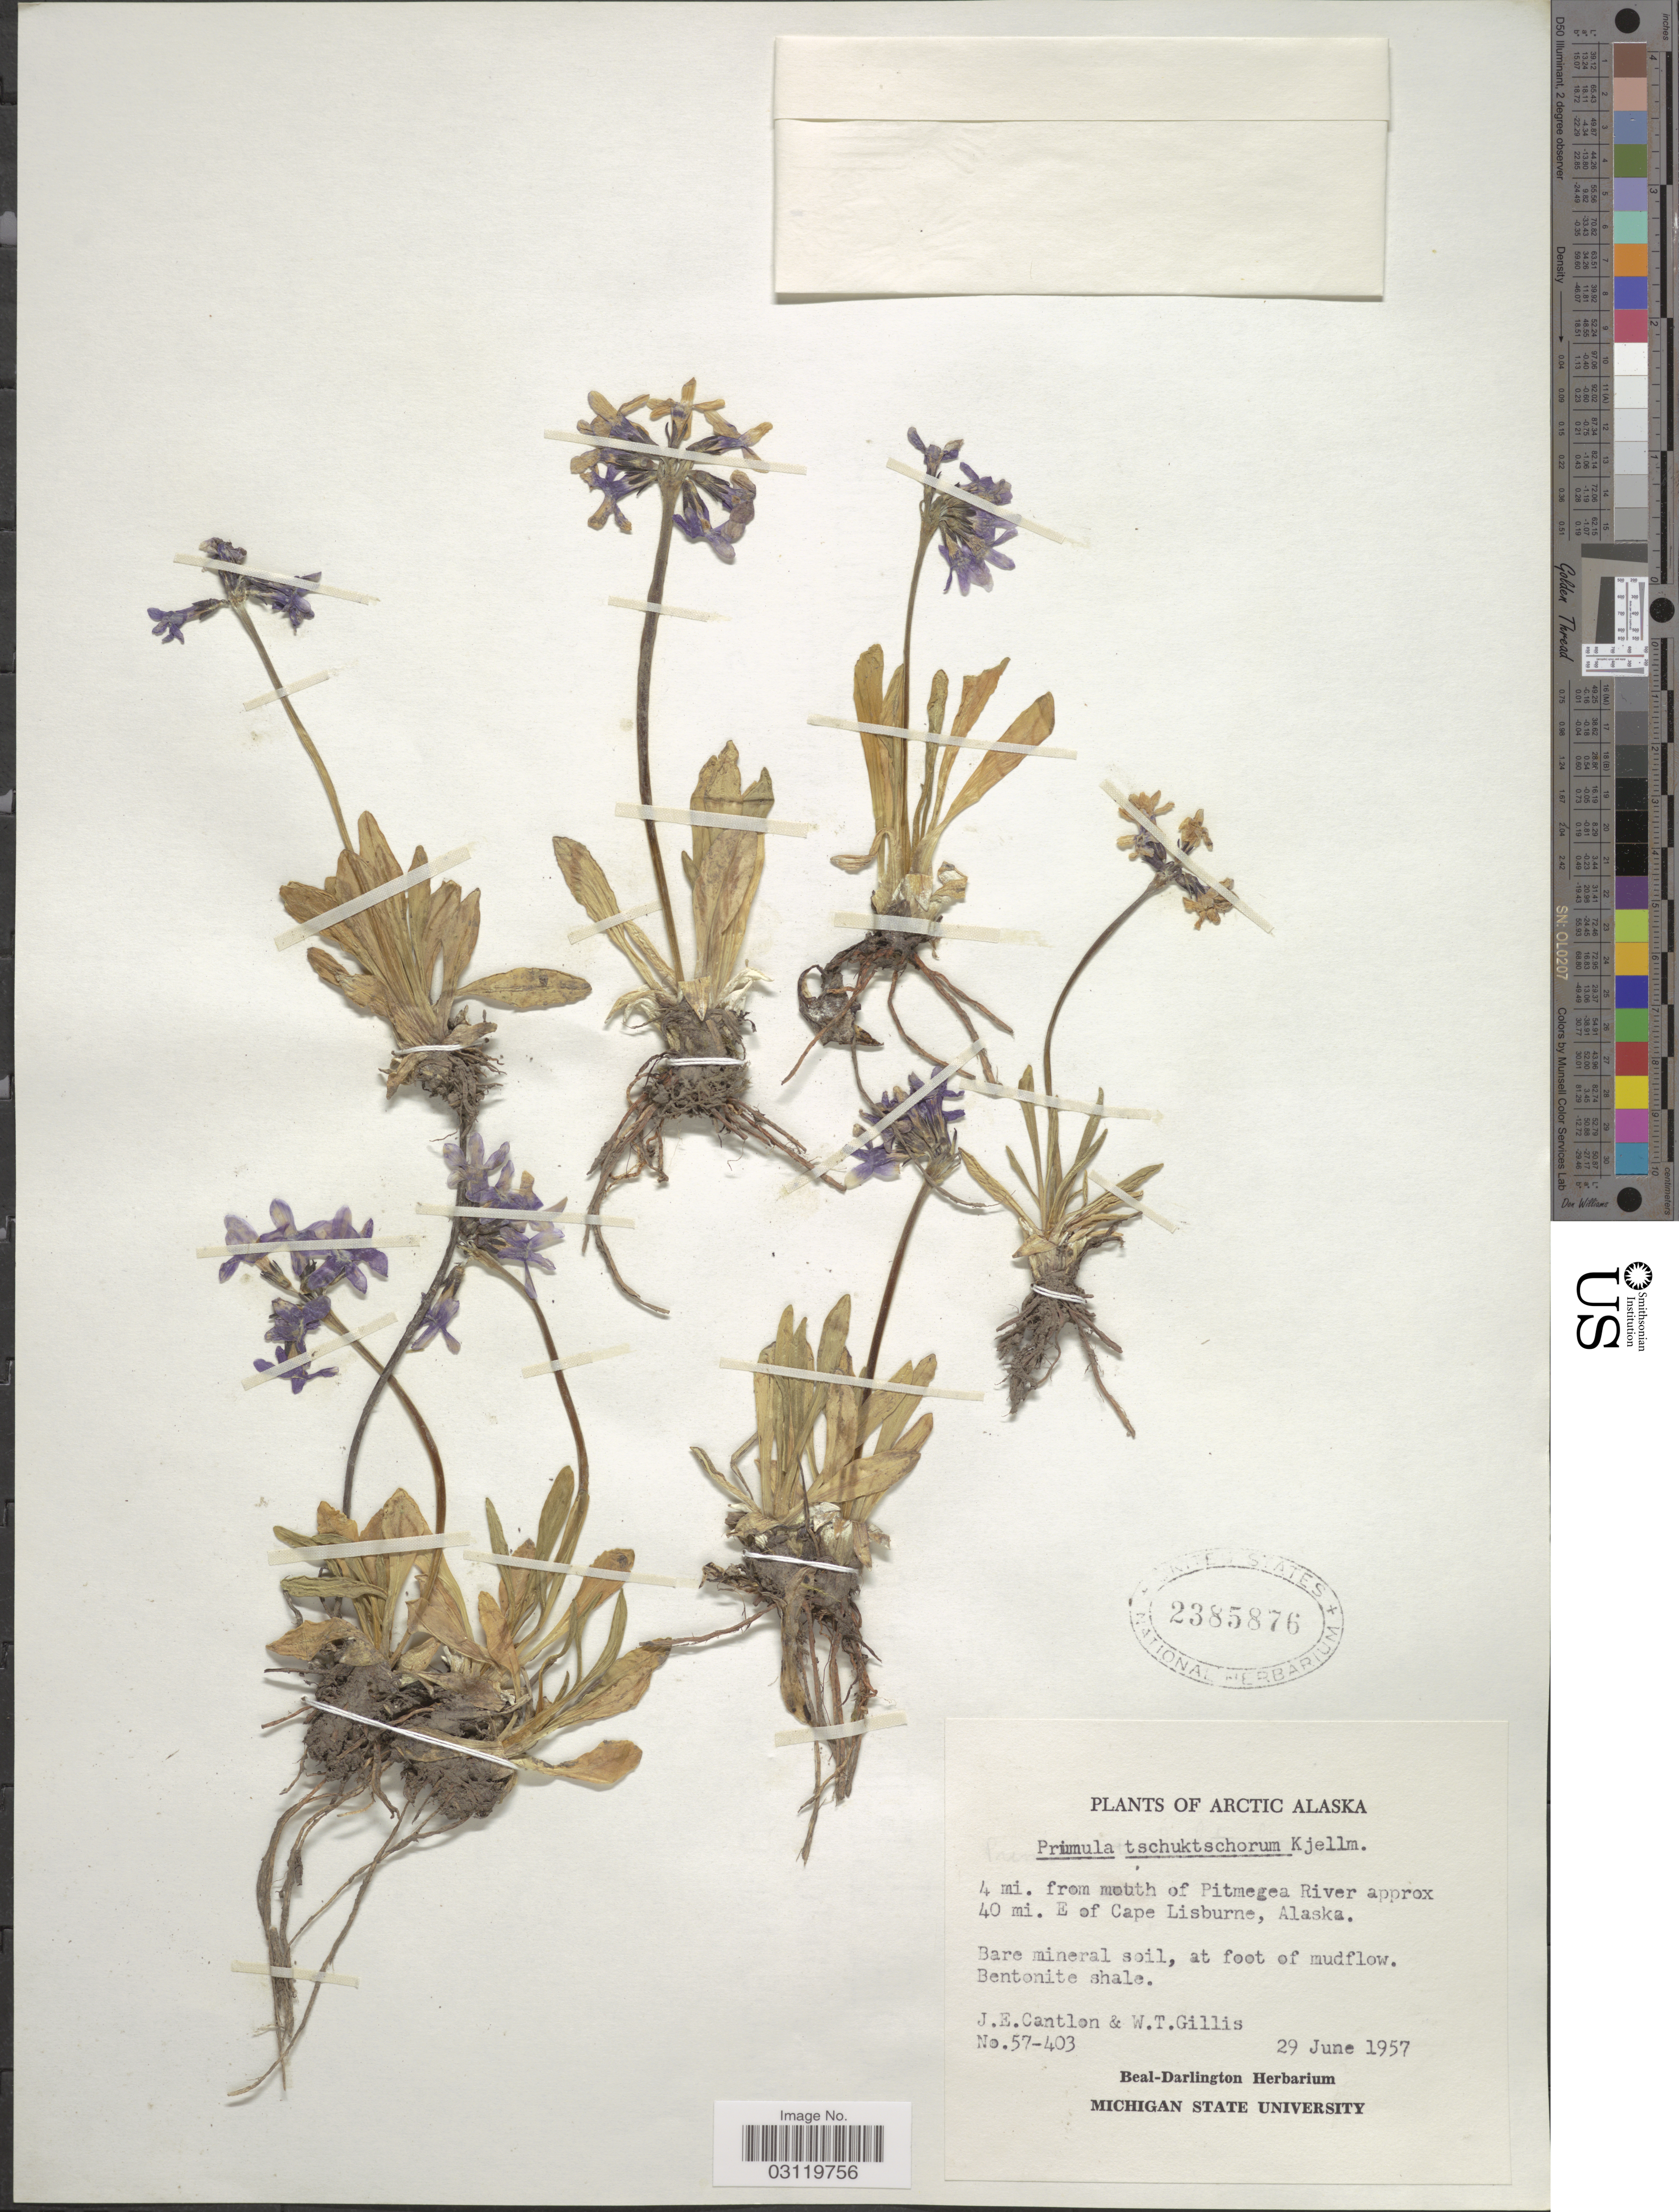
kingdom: Plantae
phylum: Tracheophyta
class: Magnoliopsida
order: Ericales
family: Primulaceae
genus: Primula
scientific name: Primula tschuktschorum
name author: Kjellm.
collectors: J. Cantlon & W. T. Gillis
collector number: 57-403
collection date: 1957-06-29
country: United States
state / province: Alaska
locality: Arctic Alaska, 4 mi. from mouth of Pitmegea River approx. 40 mi. E of Cape Lisburne.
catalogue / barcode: US 2385876